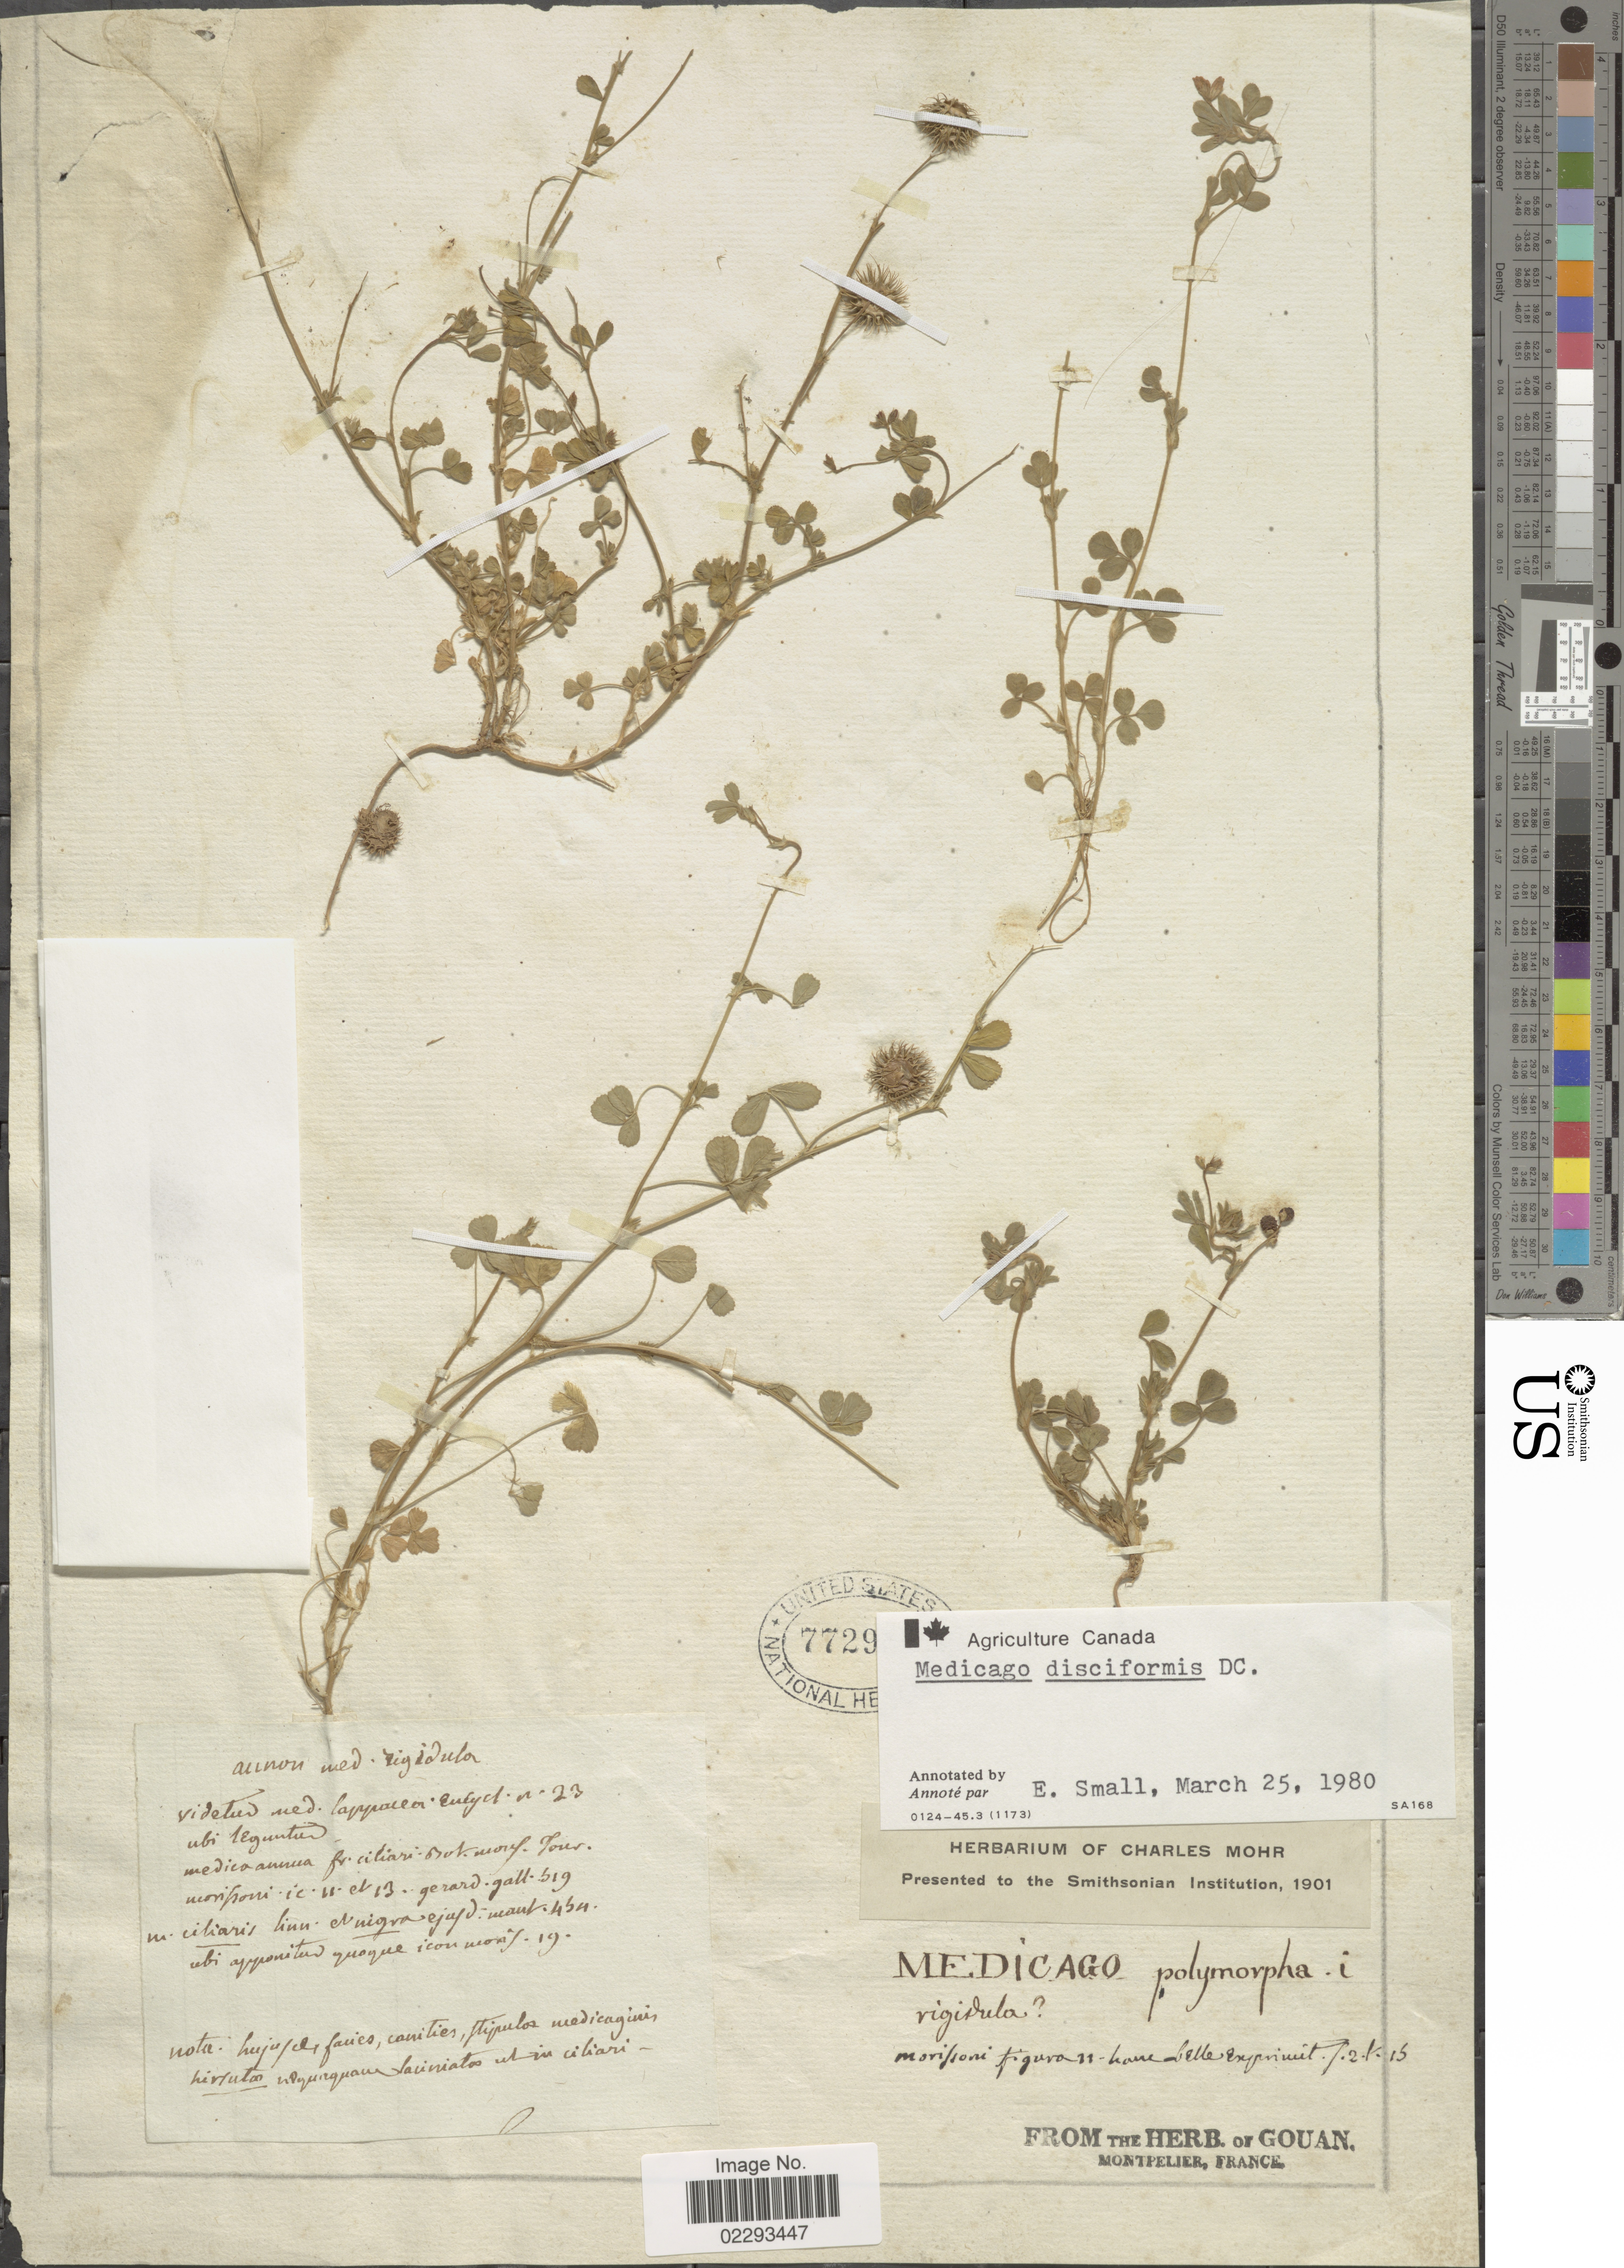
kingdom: Plantae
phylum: Tracheophyta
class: Magnoliopsida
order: Fabales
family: Fabaceae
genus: Medicago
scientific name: Medicago disciformis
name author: DC.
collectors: ex herb. Gouan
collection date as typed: Transcribed d/m/y: /2/15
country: France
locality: Montpelier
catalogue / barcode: US 772985